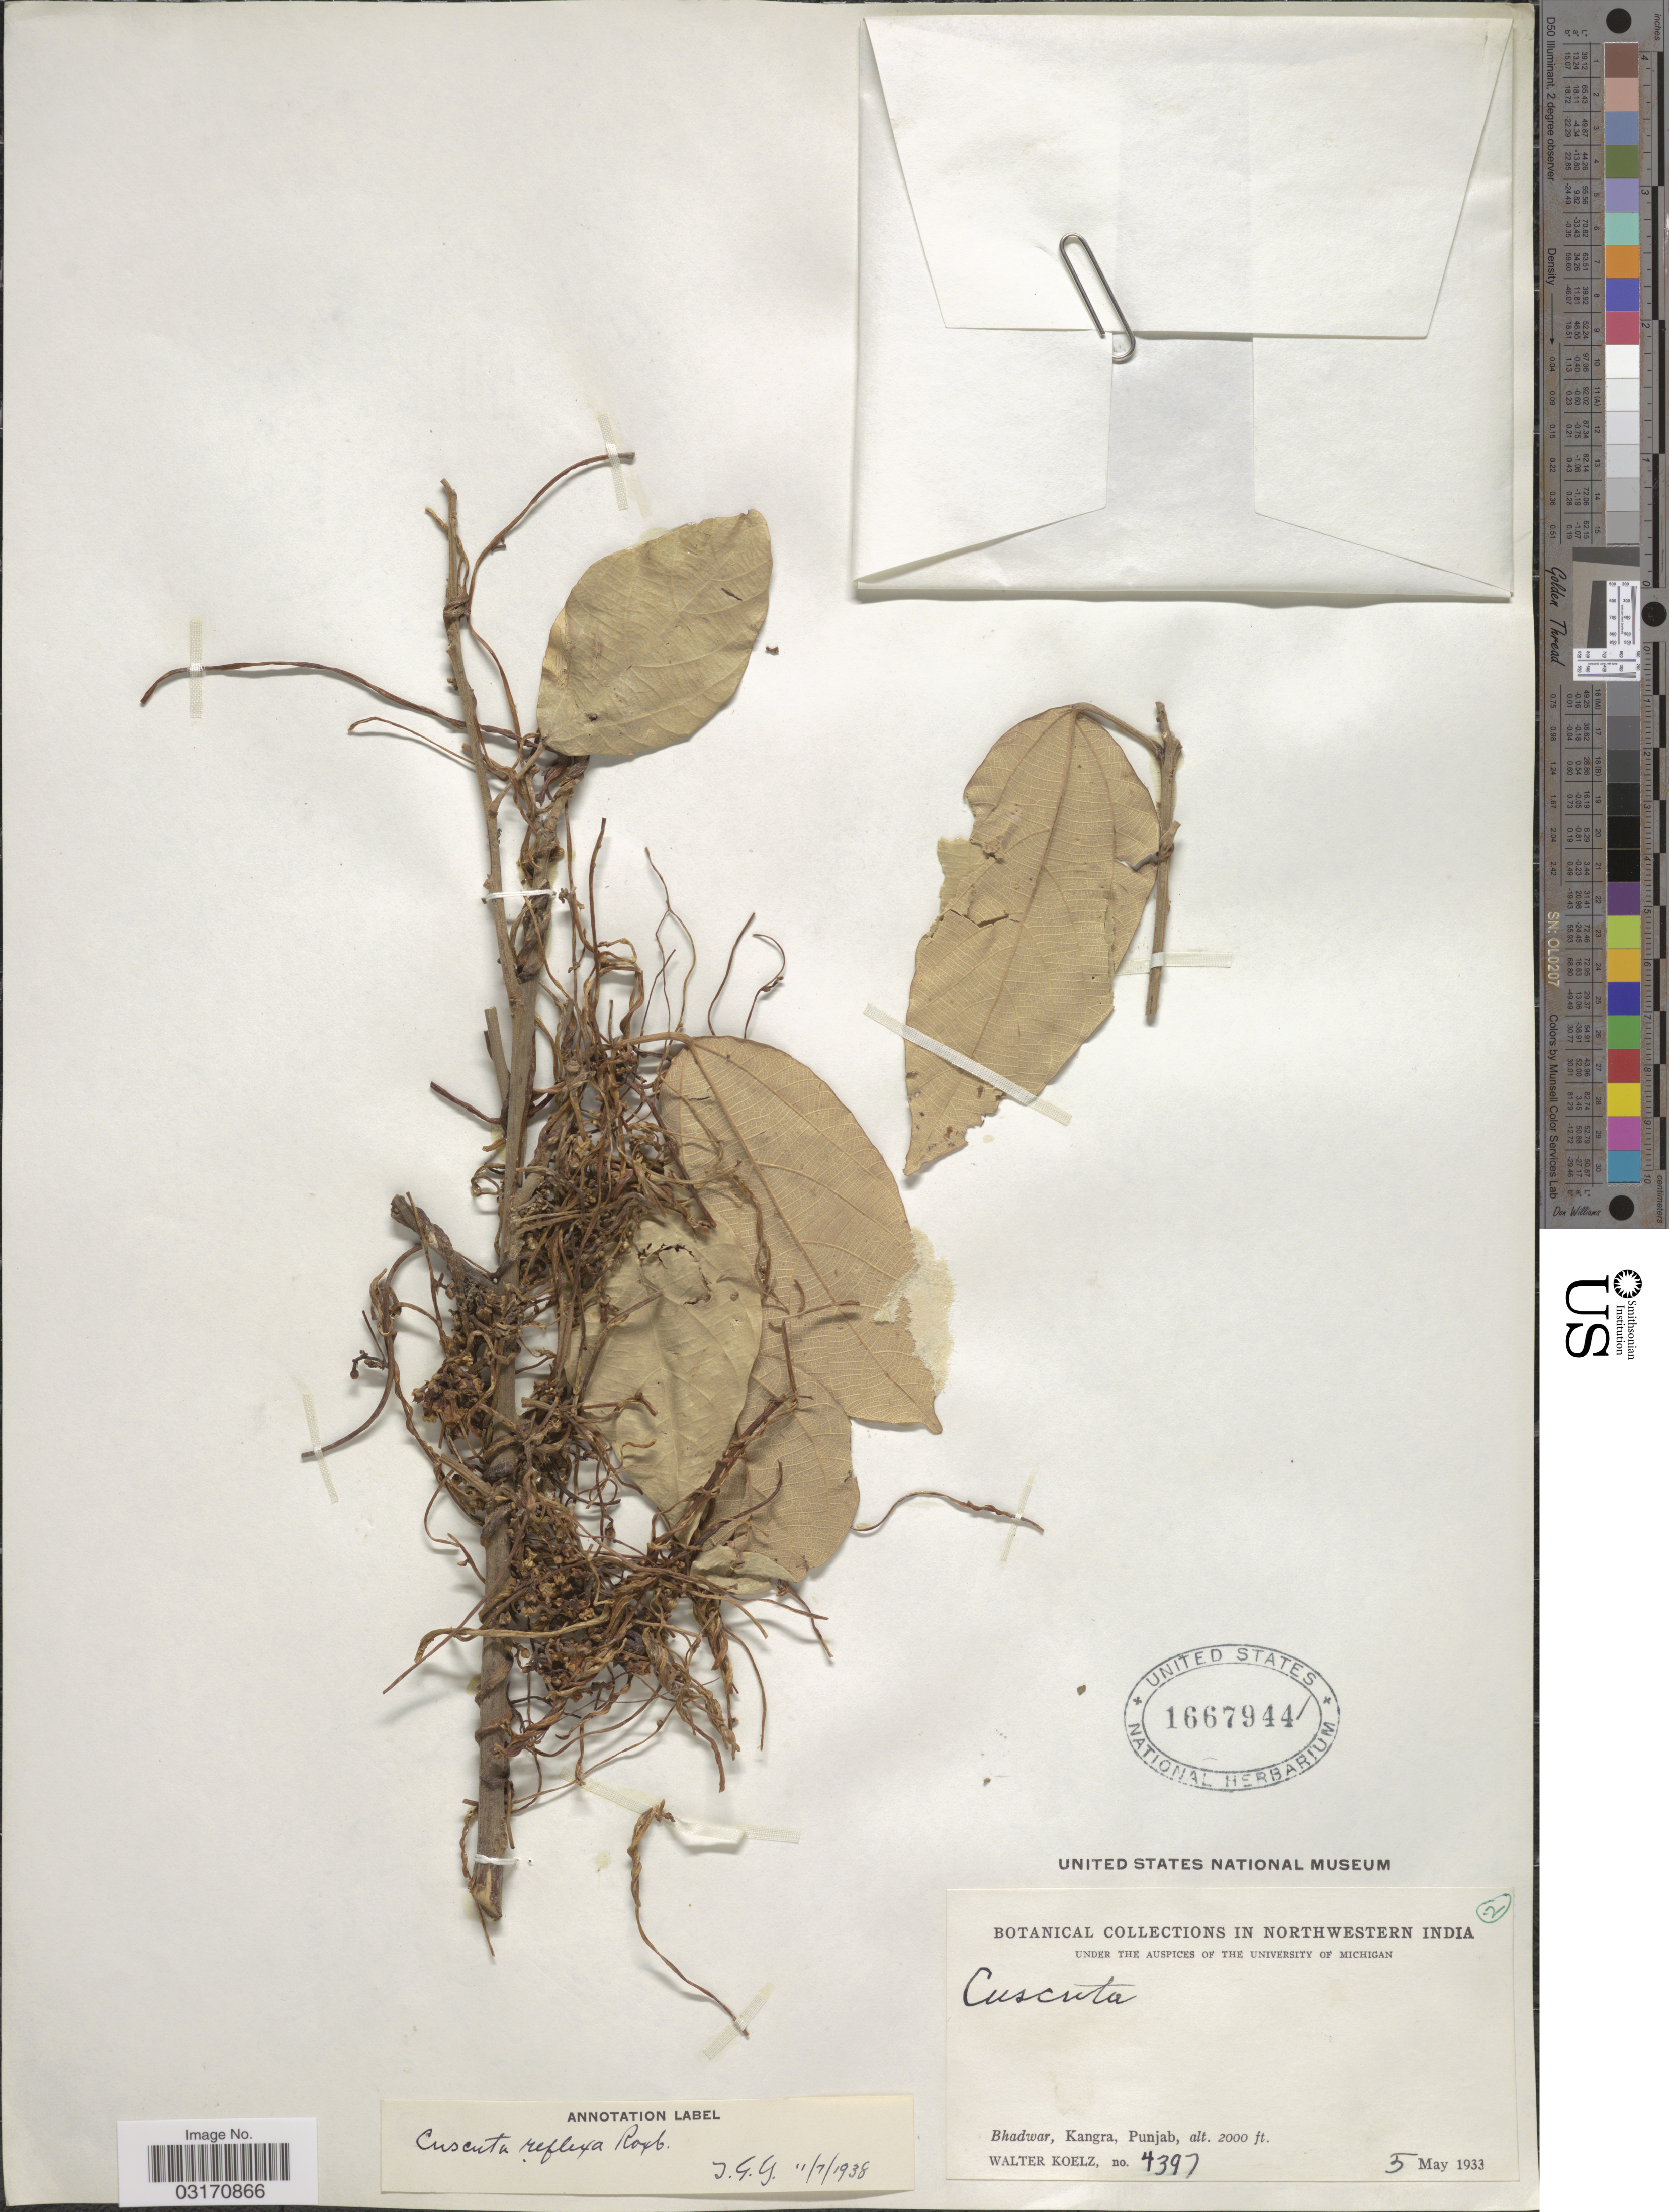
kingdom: Plantae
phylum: Tracheophyta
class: Magnoliopsida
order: Solanales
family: Convolvulaceae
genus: Cuscuta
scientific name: Cuscuta reflexa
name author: Roxb.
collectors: W. N. Koelz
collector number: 4397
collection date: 1933-05-05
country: India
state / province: Punjab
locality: Northwestern India. Bhadwar, Kangra.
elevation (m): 610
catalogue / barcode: US 1667944